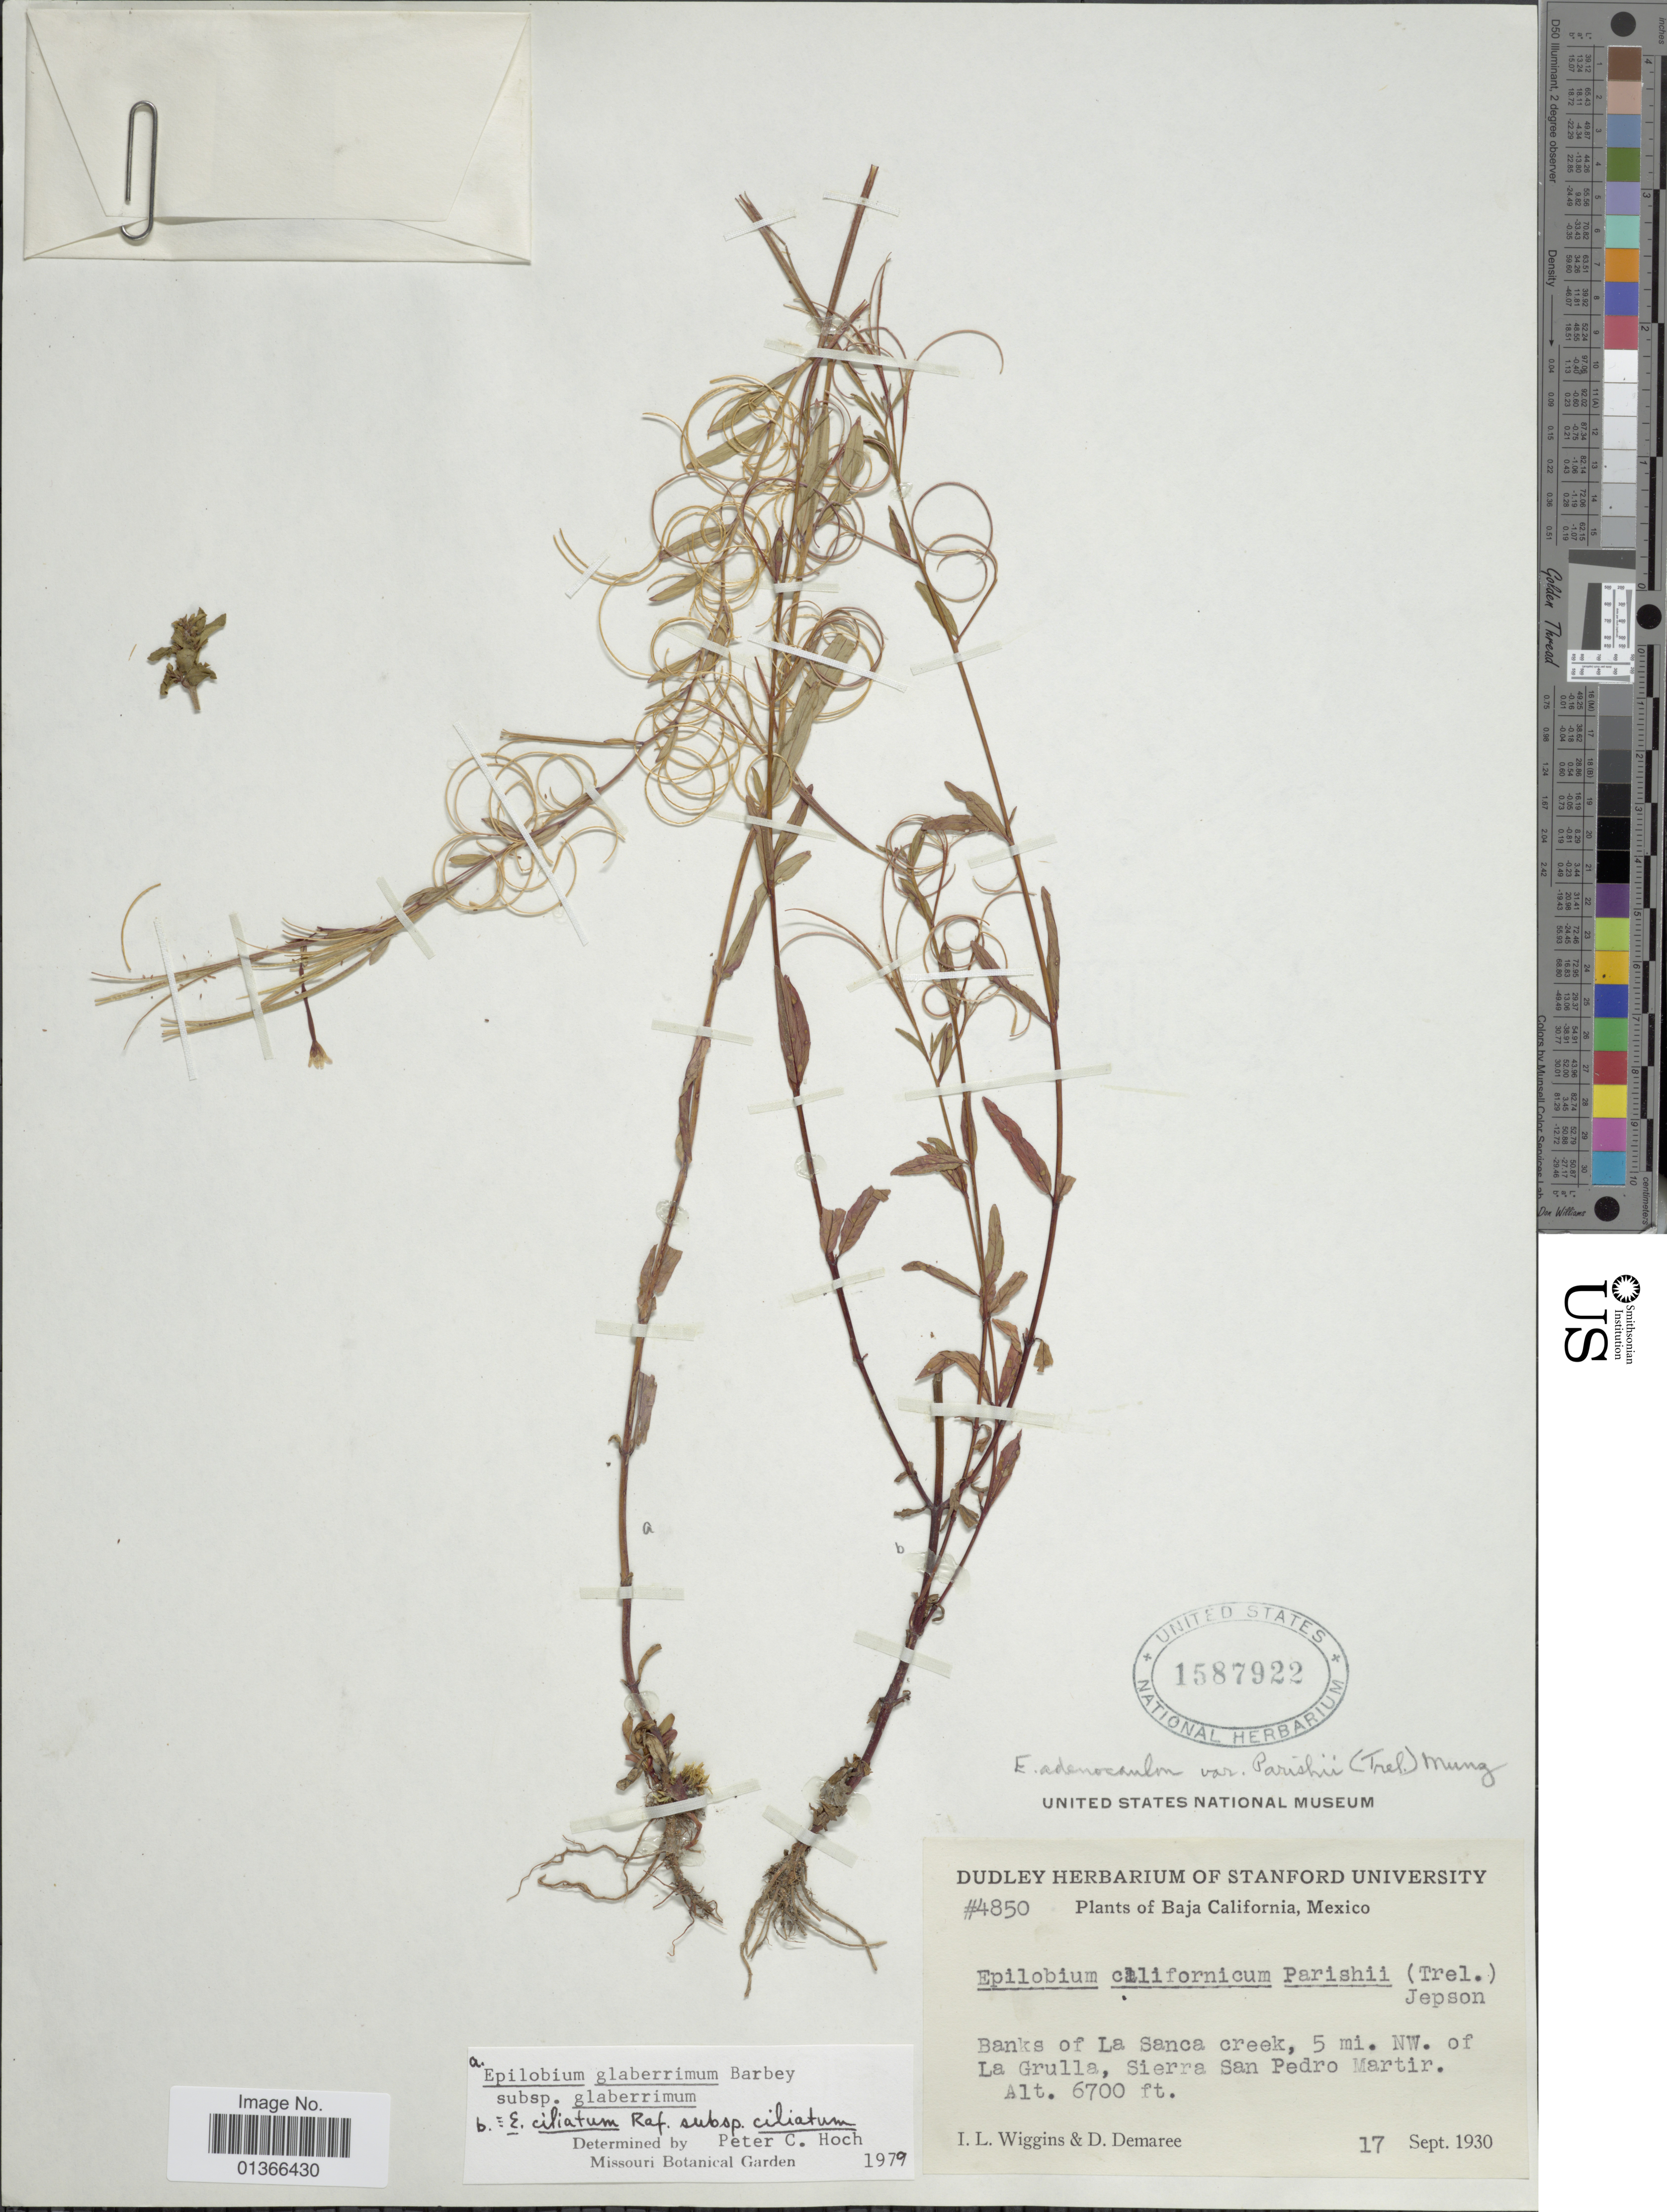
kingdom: Plantae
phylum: Tracheophyta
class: Magnoliopsida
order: Myrtales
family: Onagraceae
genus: Epilobium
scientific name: Epilobium glaberrimum subsp. glaberrimum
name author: Barbey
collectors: I. L. Wiggins & D. Demaree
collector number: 4850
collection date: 1930-09-17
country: Mexico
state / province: Baja California Norte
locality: Banks of La Sanca creek, 5 mi. NW. of La Grulla, Sierra San Pedro Martir.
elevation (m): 2042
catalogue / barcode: US 1587922